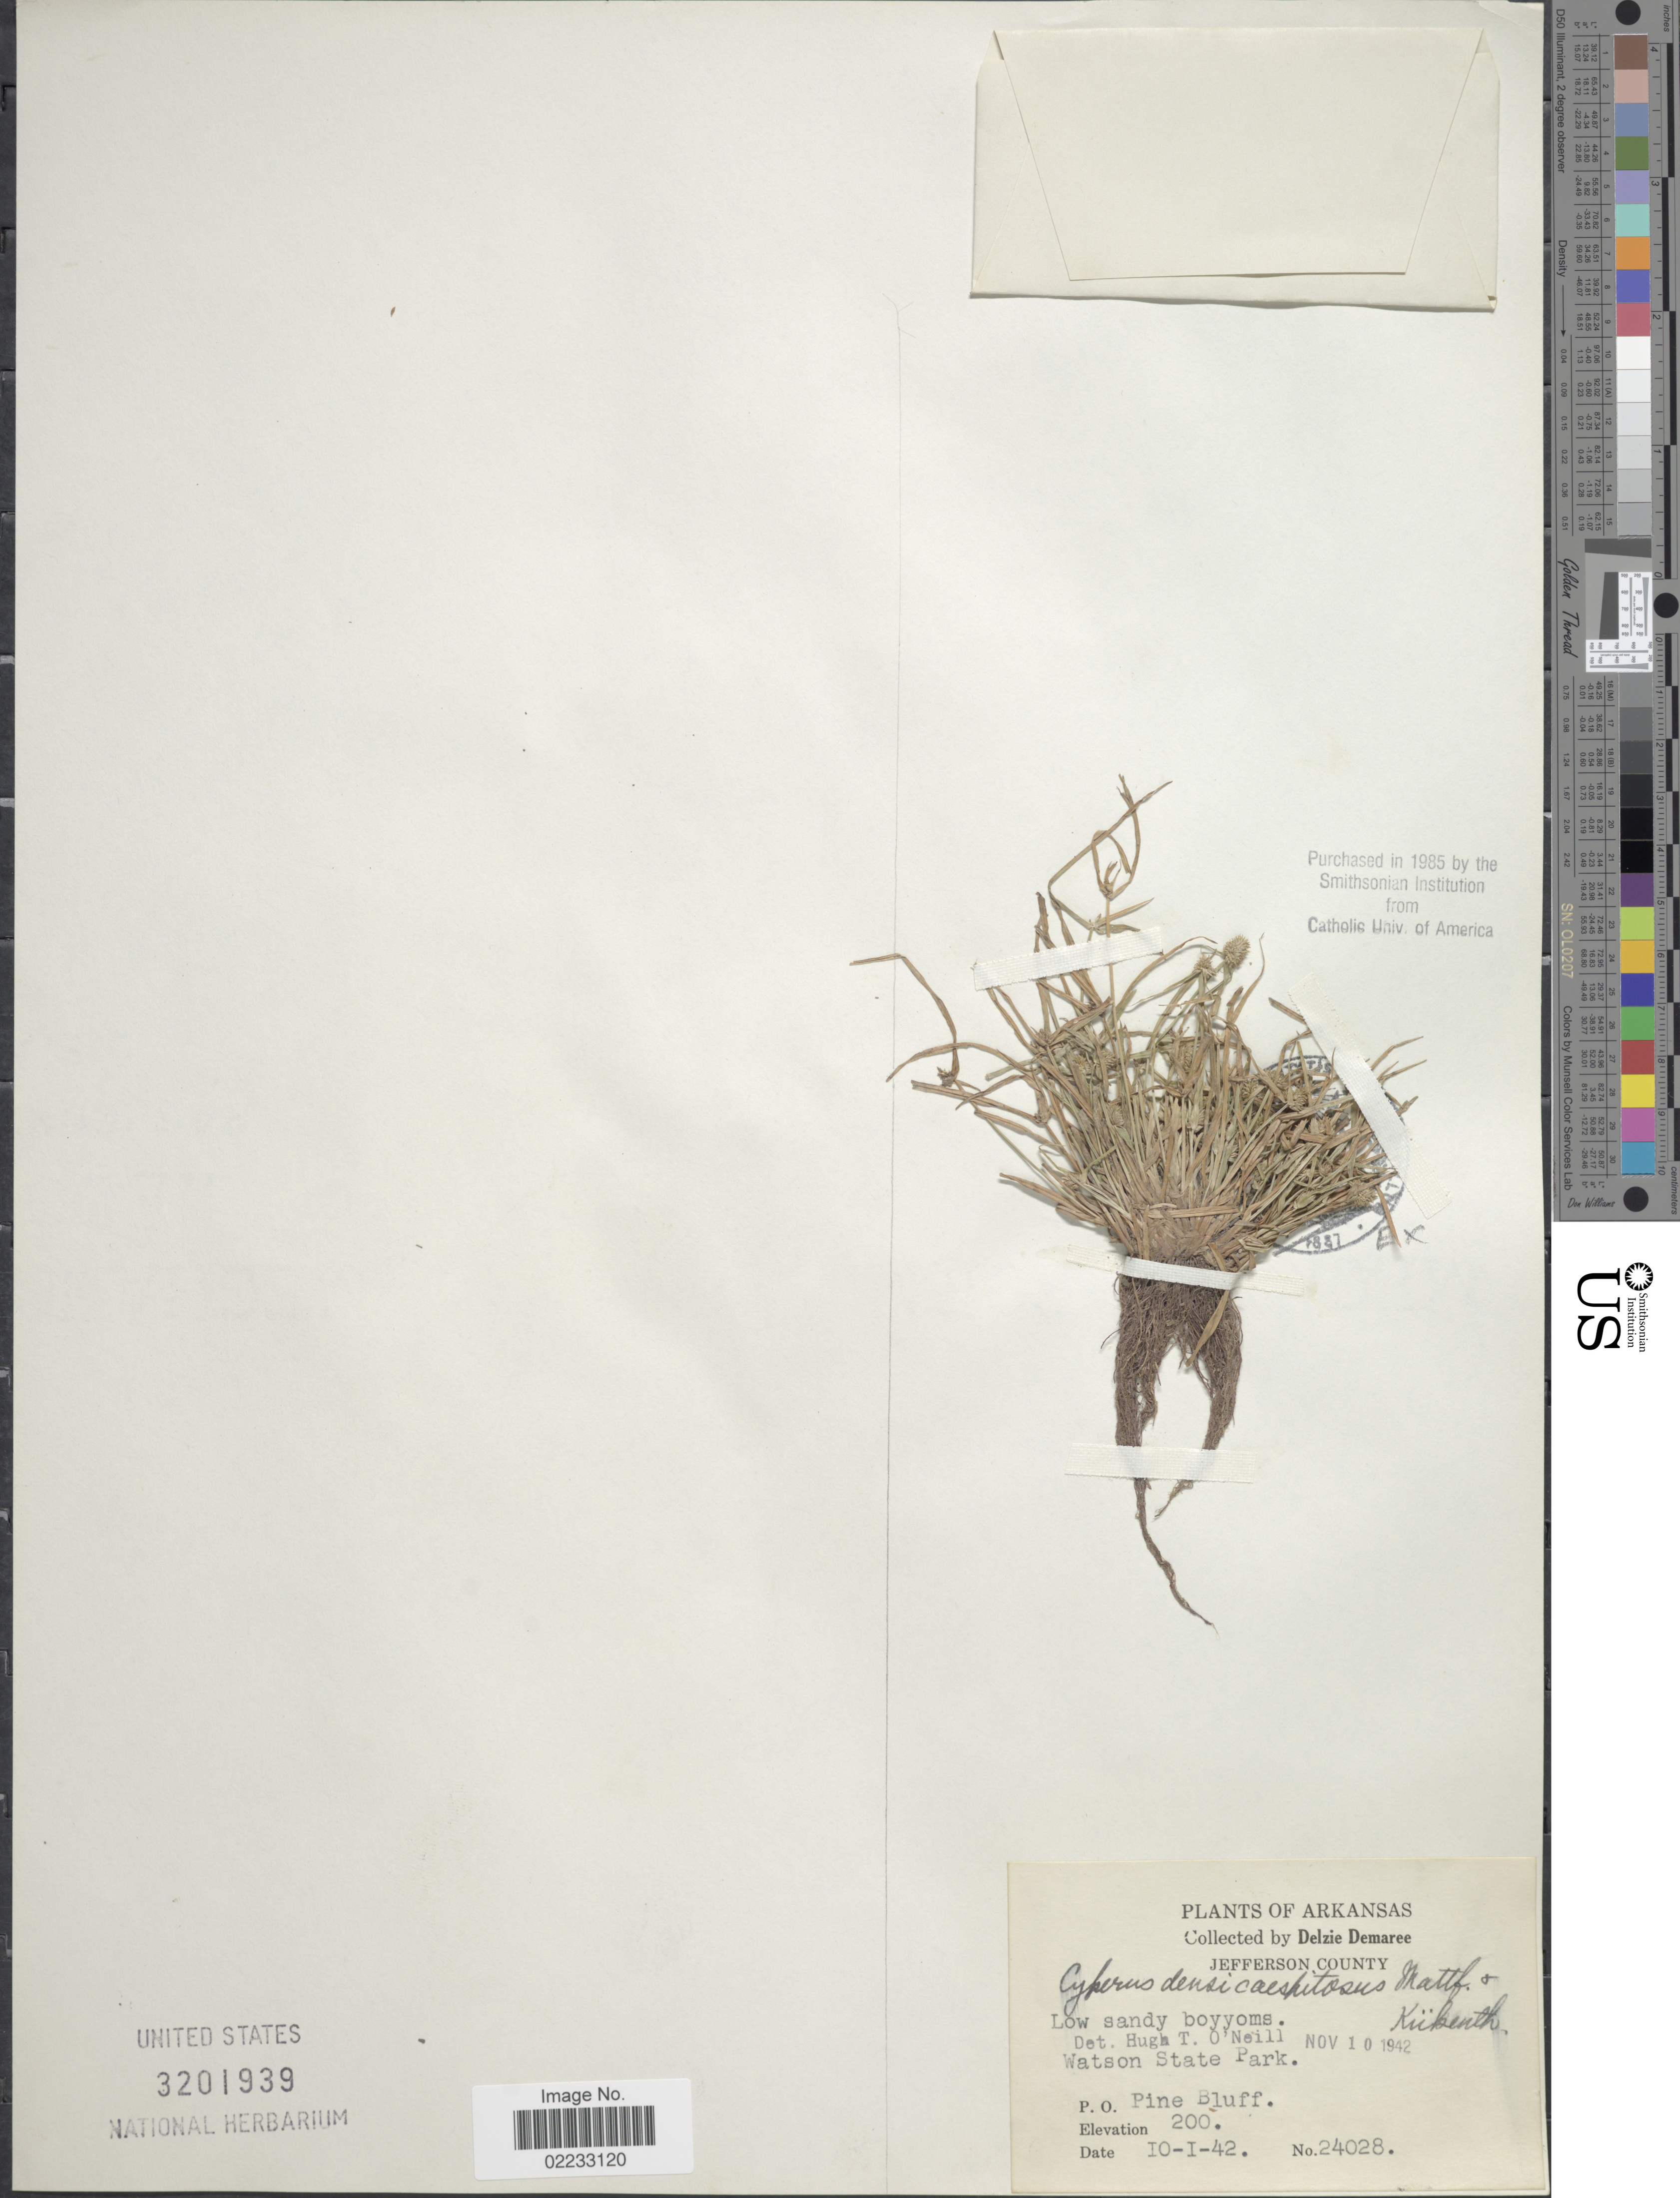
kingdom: Plantae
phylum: Tracheophyta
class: Liliopsida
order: Poales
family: Cyperaceae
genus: Cyperus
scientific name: Cyperus hortensis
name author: (Salzm. ex Steud.) Dorr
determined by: Strong, Mark T., (BOT), Smithsonian Institution - National Museum of Natural History (UNITED STATES)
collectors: D. Demaree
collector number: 24028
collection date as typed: Transcribed d/m/y: 1/10/42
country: United States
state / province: Arkansas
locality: Jefferson County. Watson State Park, P. O. Pine Bluff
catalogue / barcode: US 3201939